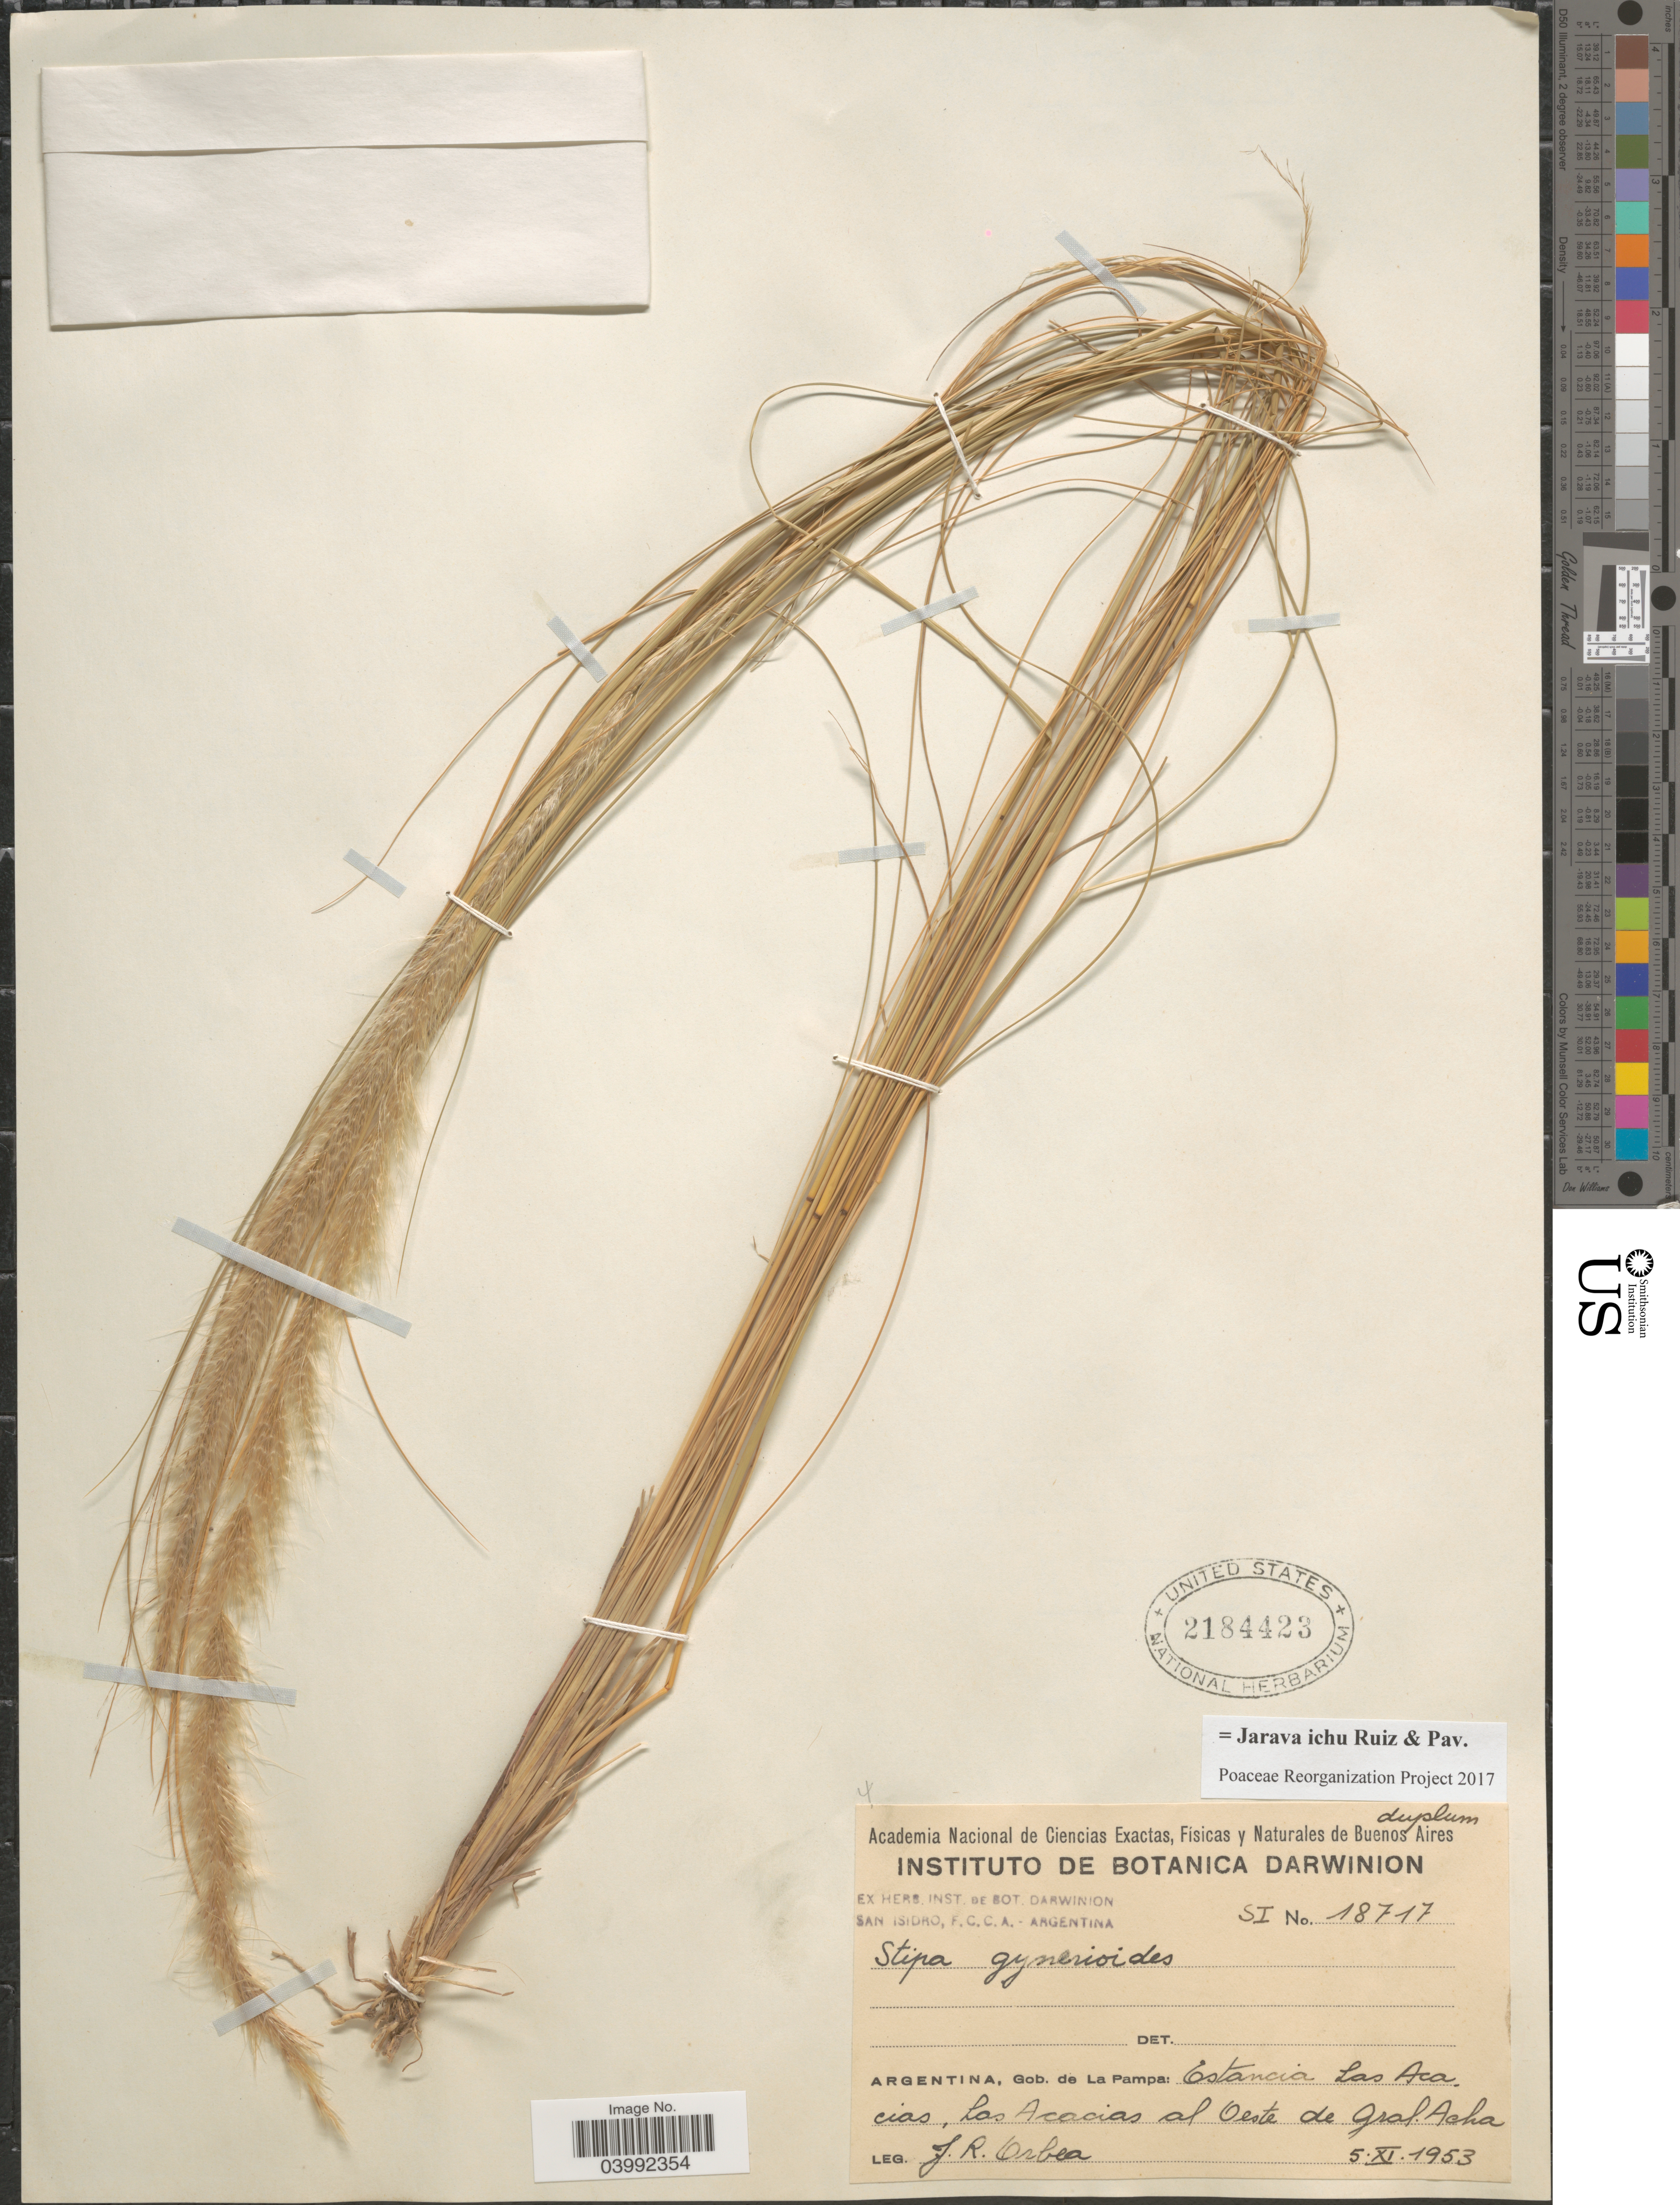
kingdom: Plantae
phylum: Tracheophyta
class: Liliopsida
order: Poales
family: Poaceae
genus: Jarava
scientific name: Jarava ichu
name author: Ruiz & Pav.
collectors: J. Orbea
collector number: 18717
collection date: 1953-11-05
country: Argentina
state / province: Buenos Aires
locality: Gob. de La Pampa: Estancia Las Acacias, Las Acacias al Oeste de Graf, Acha.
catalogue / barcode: US 2184423